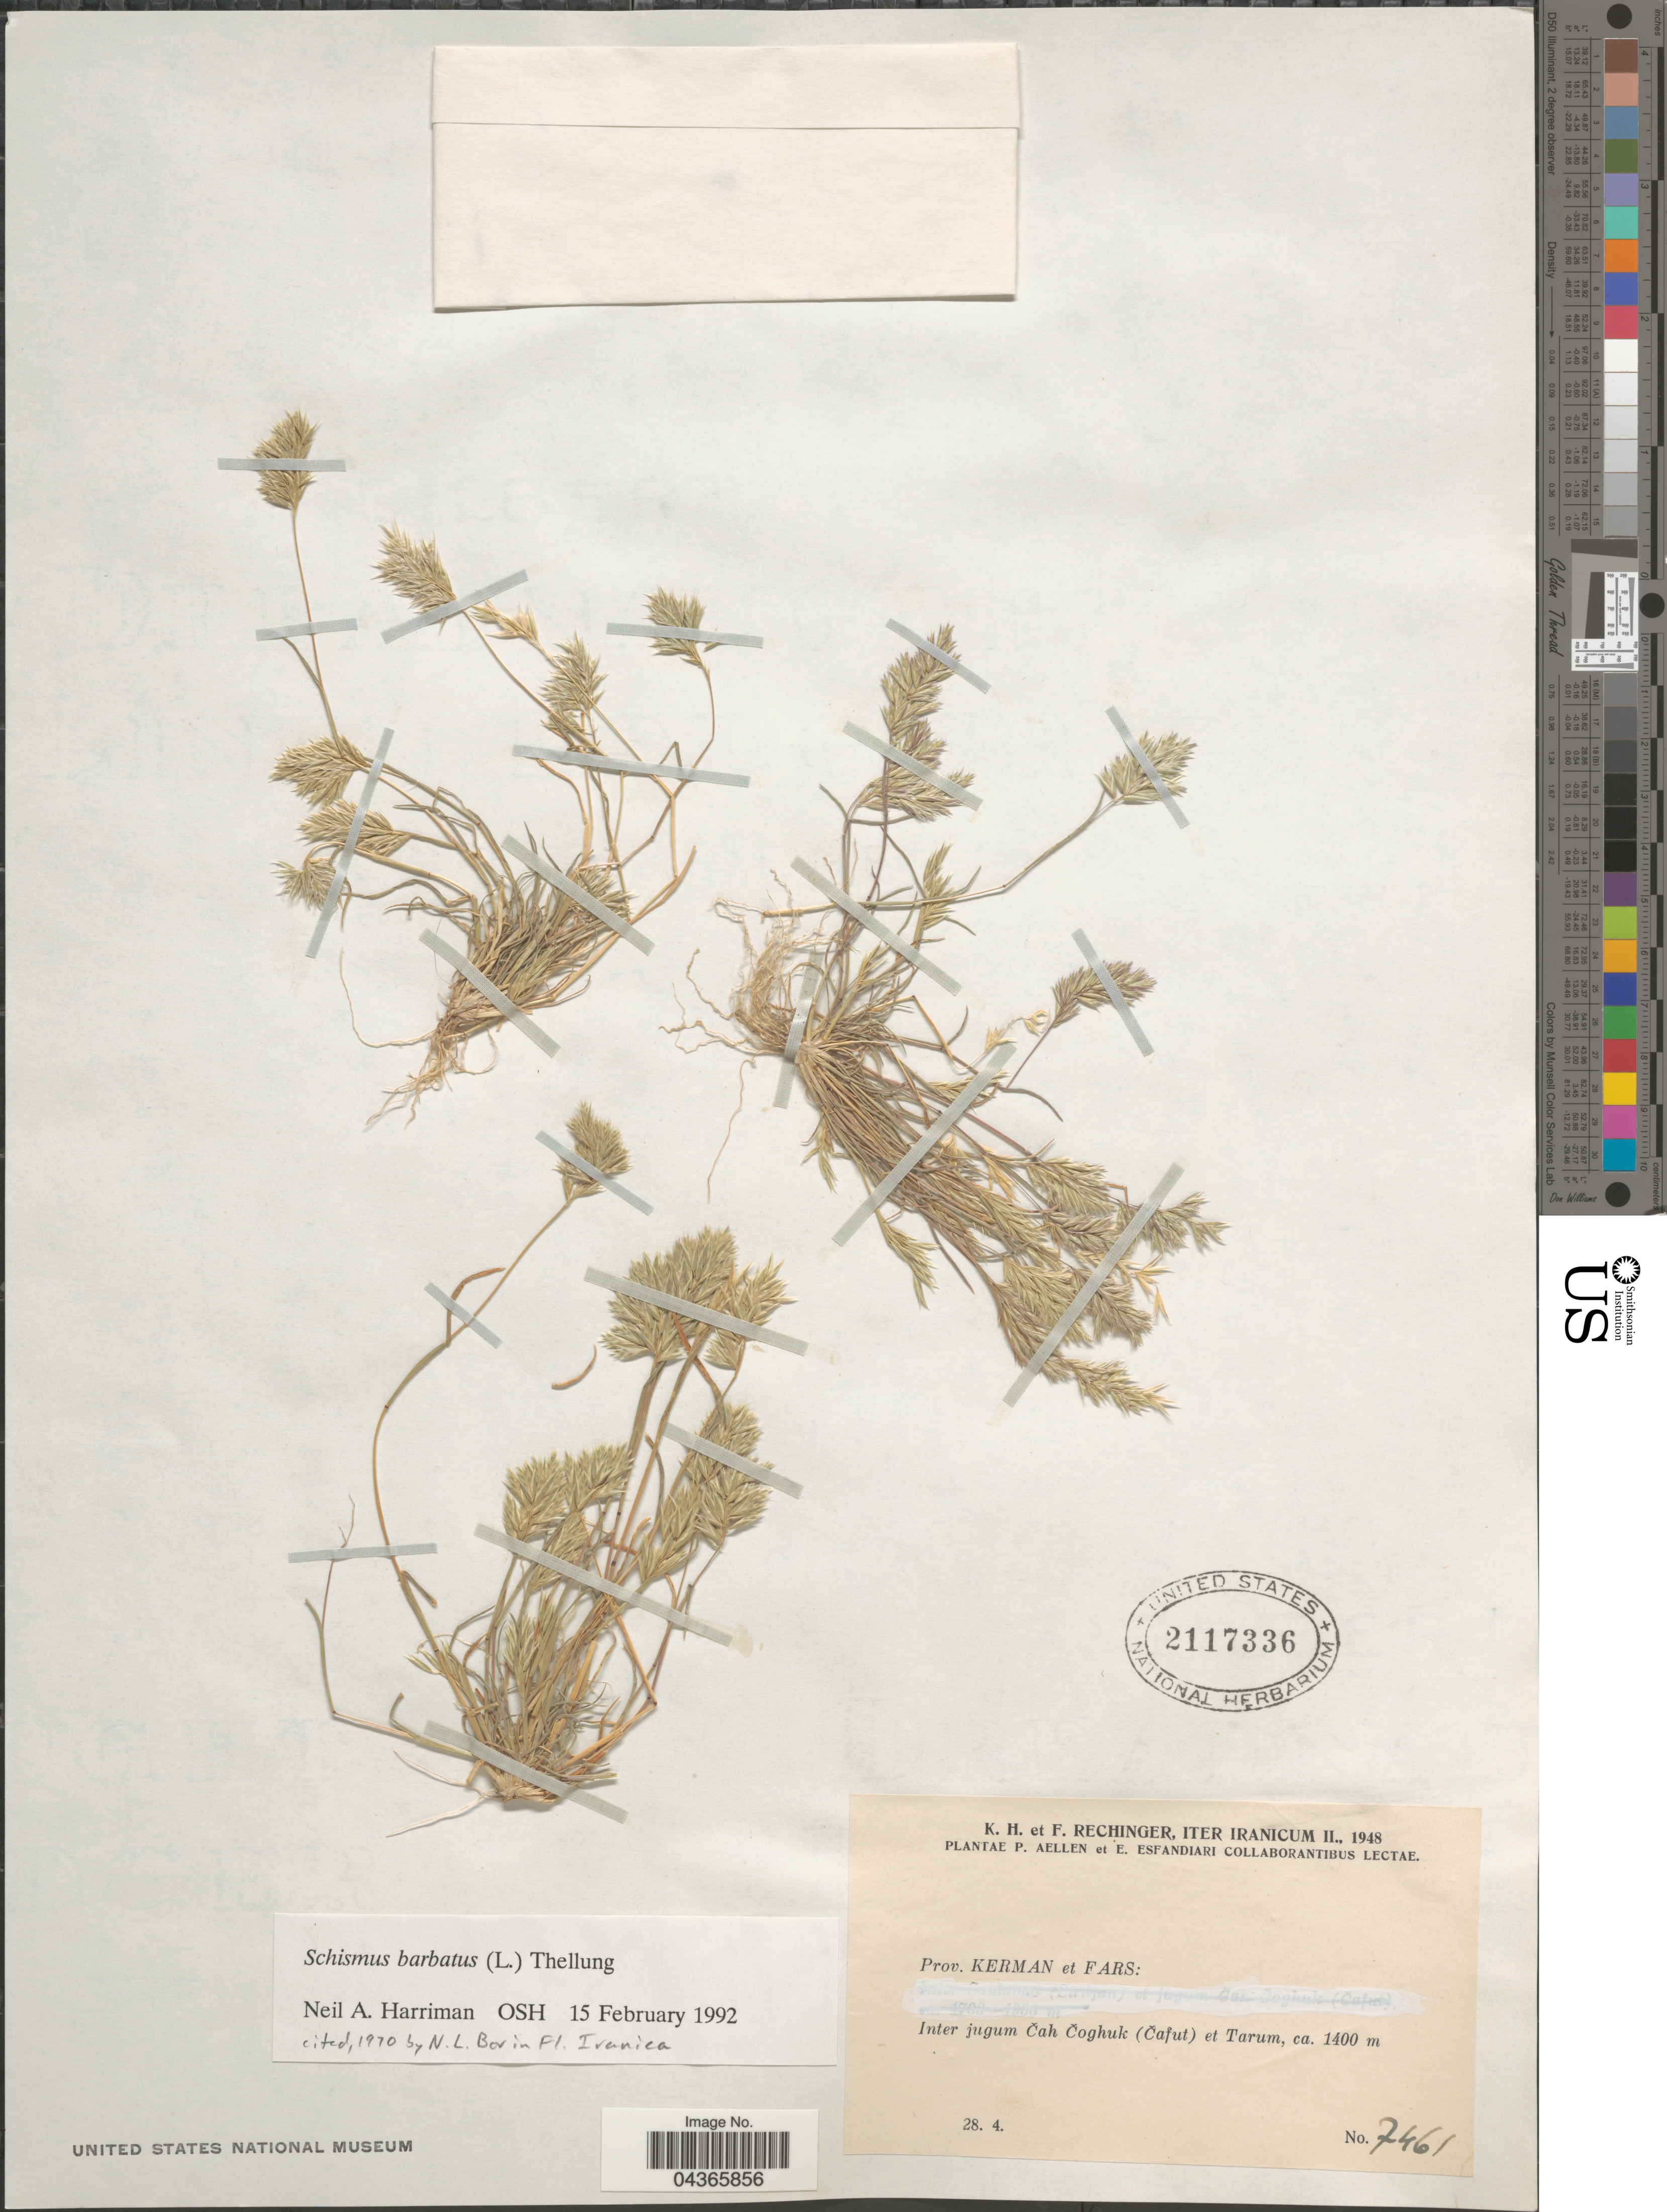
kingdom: Plantae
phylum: Tracheophyta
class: Liliopsida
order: Poales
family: Poaceae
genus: Schismus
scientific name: Schismus barbatus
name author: (L.) Thell.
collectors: K. H. Rechinger & F. Rechinger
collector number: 7461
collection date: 1948-04-28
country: Iran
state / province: Kerman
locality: Iter Iranicum II., 1948. Prov. Kerman et Faris: Inter jugum Čah Čoghuk (Čafut) et Tarum.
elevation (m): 1400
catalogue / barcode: US 2117336